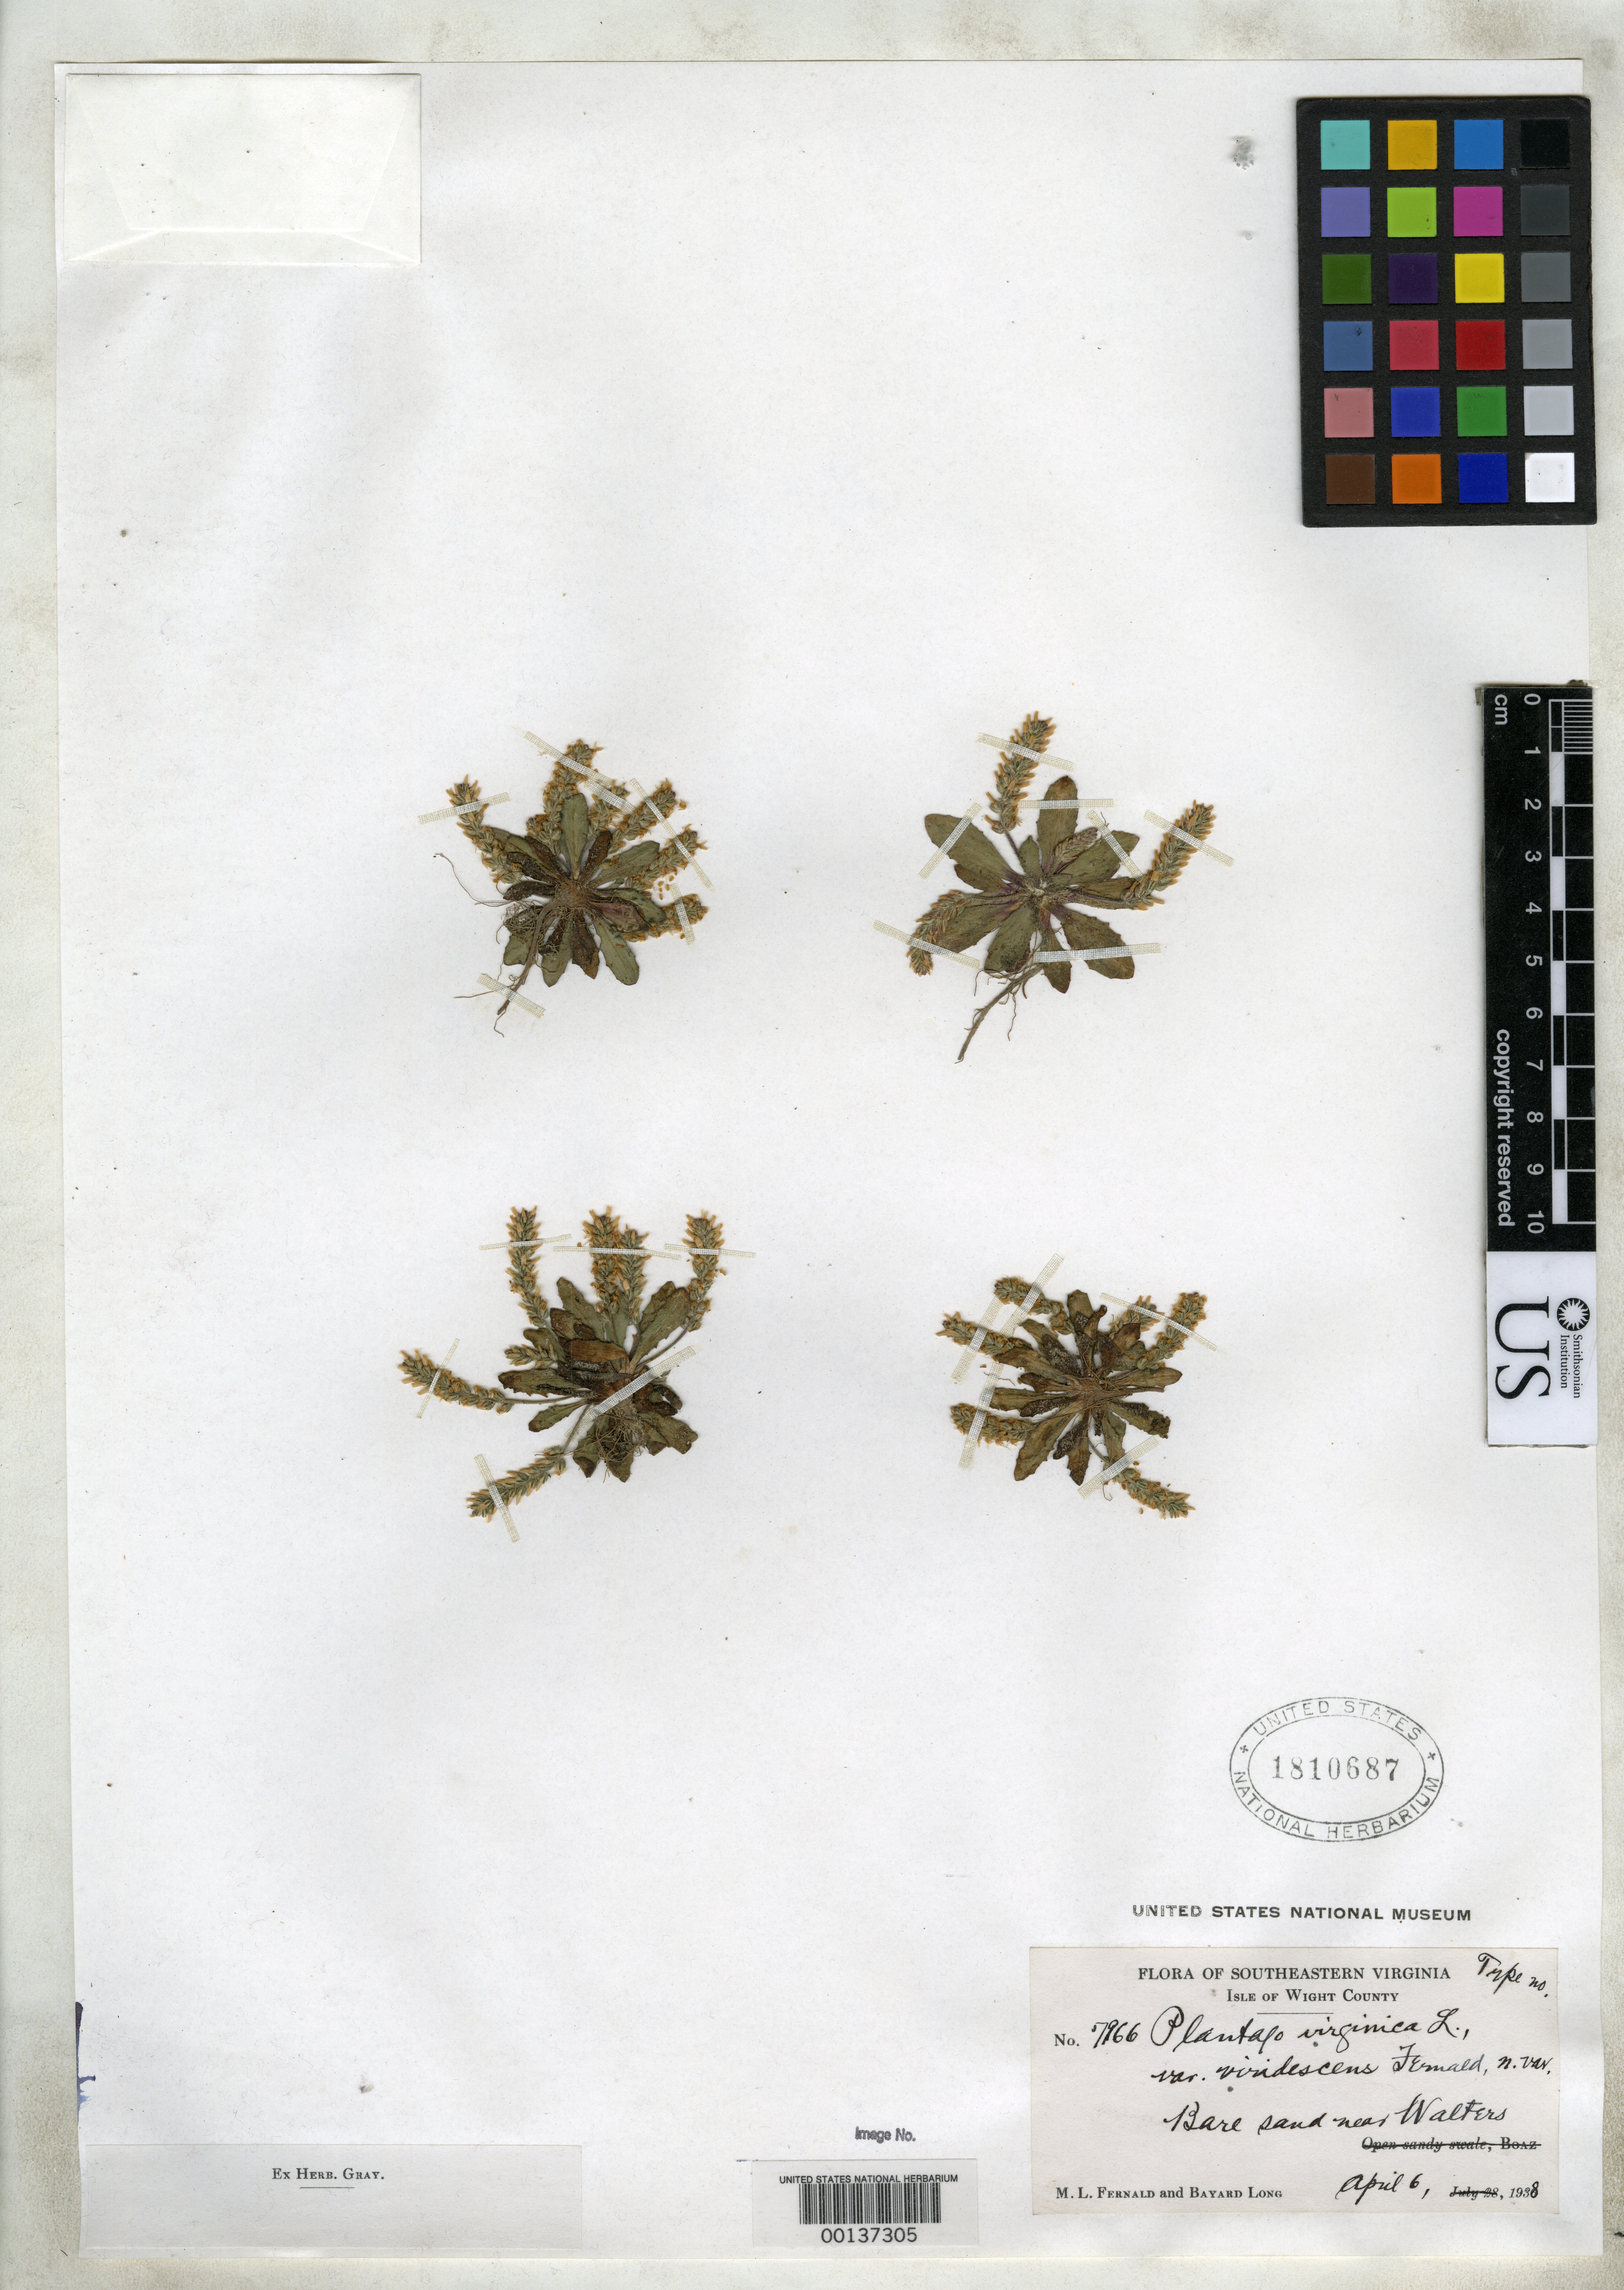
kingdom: Plantae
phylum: Tracheophyta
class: Magnoliopsida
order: Lamiales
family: Plantaginaceae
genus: Plantago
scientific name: Plantago virginica var. viridescens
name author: Fernald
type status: Isotype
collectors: M. L. Fernald & B. H. Long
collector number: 7966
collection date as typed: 06 Apr 1938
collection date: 1938-04-06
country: United States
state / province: Virginia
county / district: Isle of Wight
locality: Near Walters.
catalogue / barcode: US 1810687